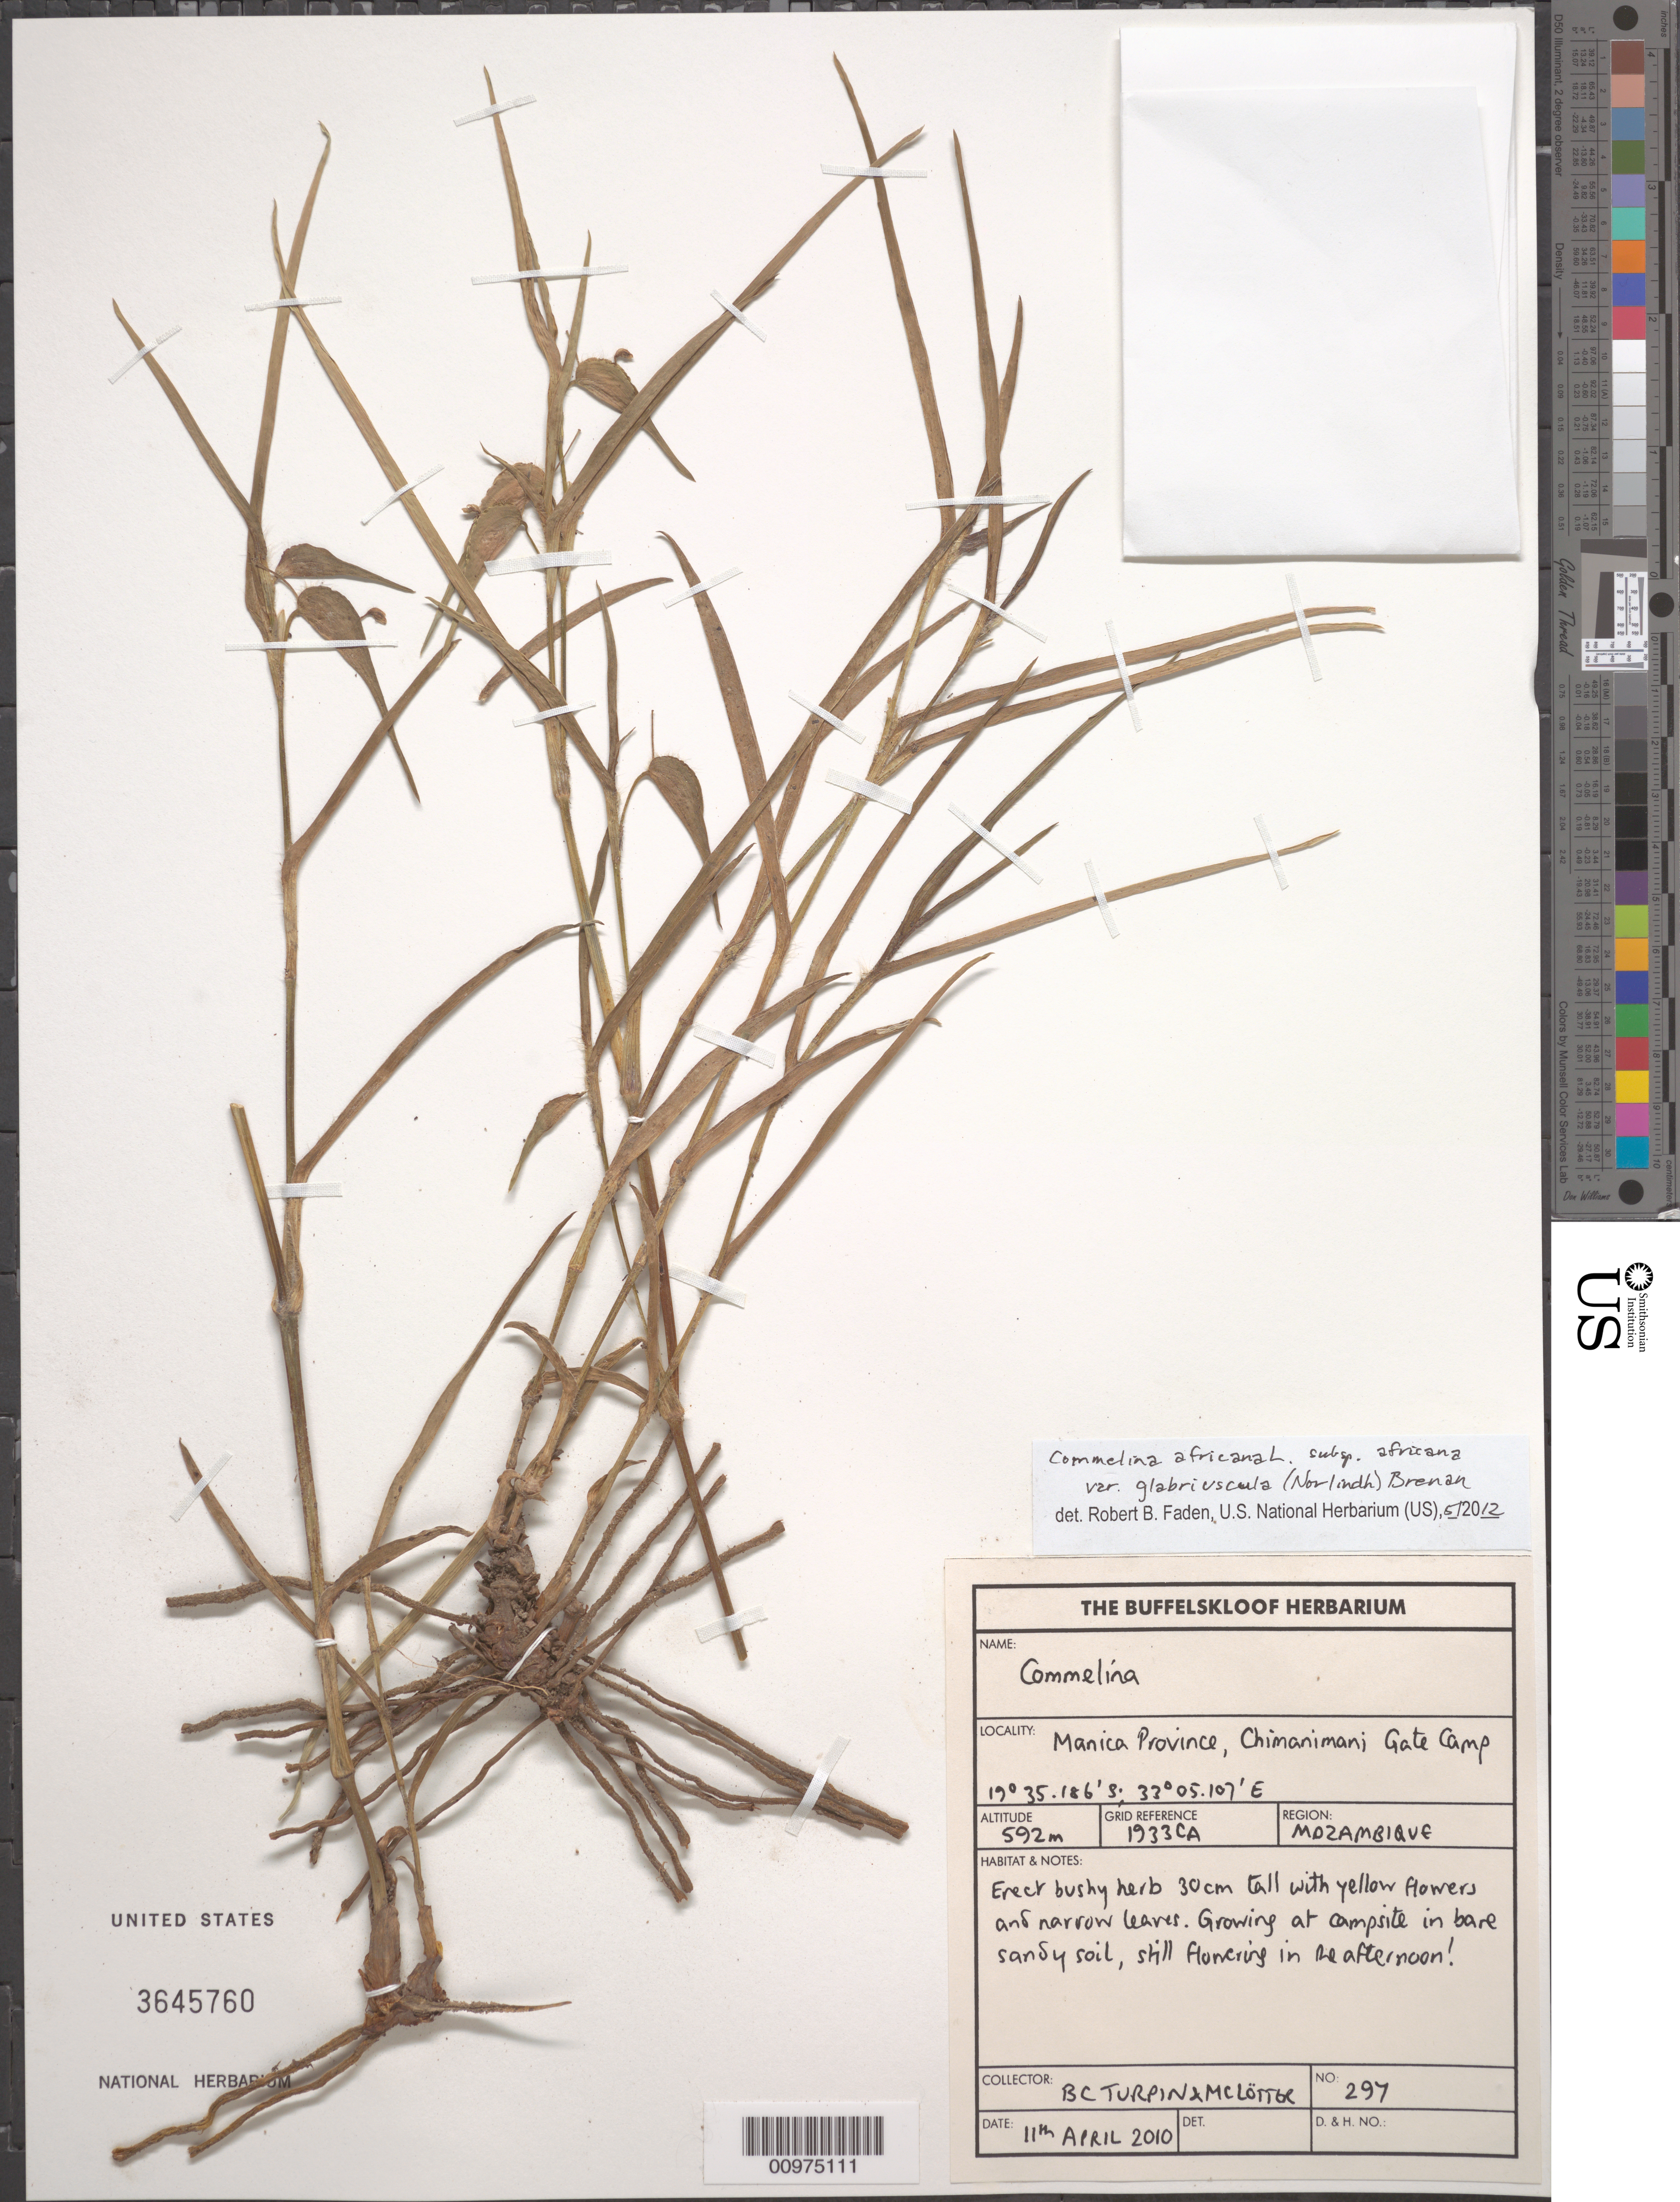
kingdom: Plantae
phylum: Tracheophyta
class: Liliopsida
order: Commelinales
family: Commelinaceae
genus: Commelina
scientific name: Commelina africana subsp. africana var. glabriuscula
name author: (Norl.) Brenan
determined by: Faden, Robert B., (US), Smithsonian Institution - National Museum of Natural History (UNITED STATES)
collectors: B. C. Turpin & M. Lötter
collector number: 297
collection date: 2010-04-11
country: Mozambique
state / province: Manica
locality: Chimanimani Gate Camp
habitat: Growing at campsite in bare sandy soil,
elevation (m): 592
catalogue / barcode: US 3645760